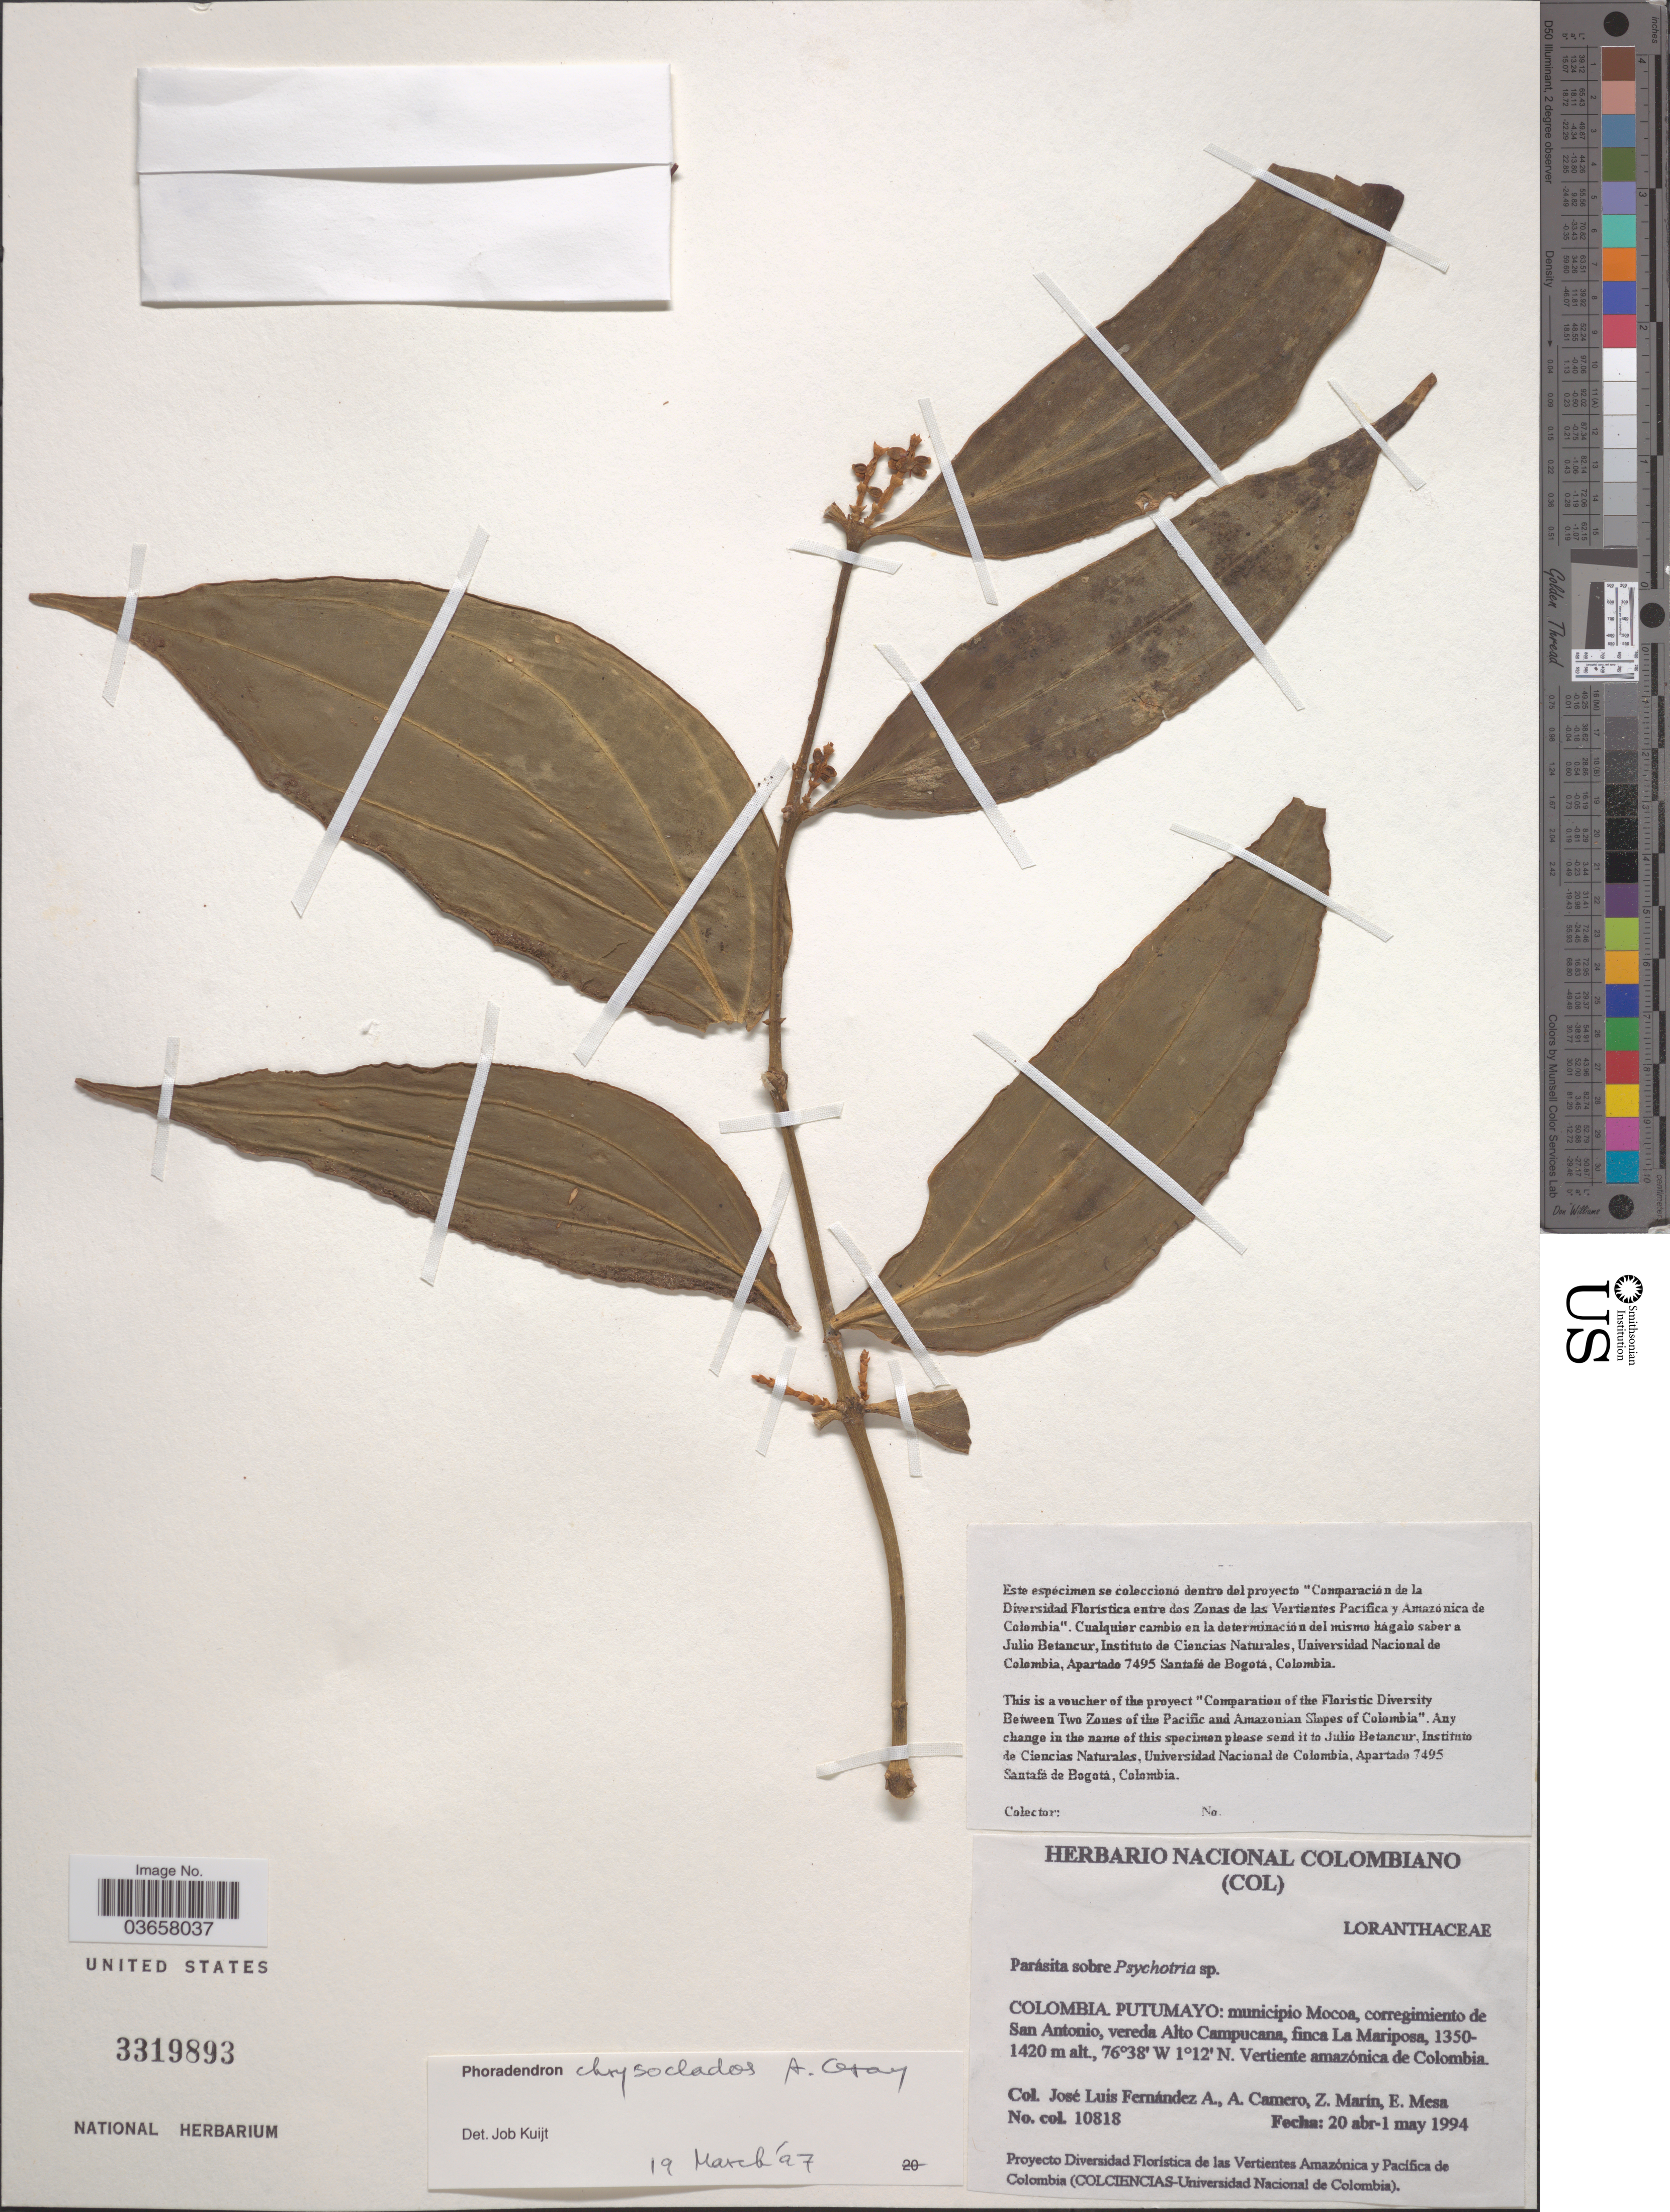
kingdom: Plantae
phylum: Tracheophyta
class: Magnoliopsida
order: Santalales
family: Viscaceae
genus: Phoradendron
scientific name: Phoradendron chrysocladon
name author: A. Gray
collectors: J. Fernández, A. A. Camero, Z. Marin & E. Mesa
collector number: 10818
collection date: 1994-04-20/1994-05-01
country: Colombia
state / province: Putumayo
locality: Municipio Mocoa, corregimiento de San Antonio, vereda Alto Campucana, finca La Mariposa. Vertiente amazónica de Colombia.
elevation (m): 1350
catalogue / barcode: US 3319893